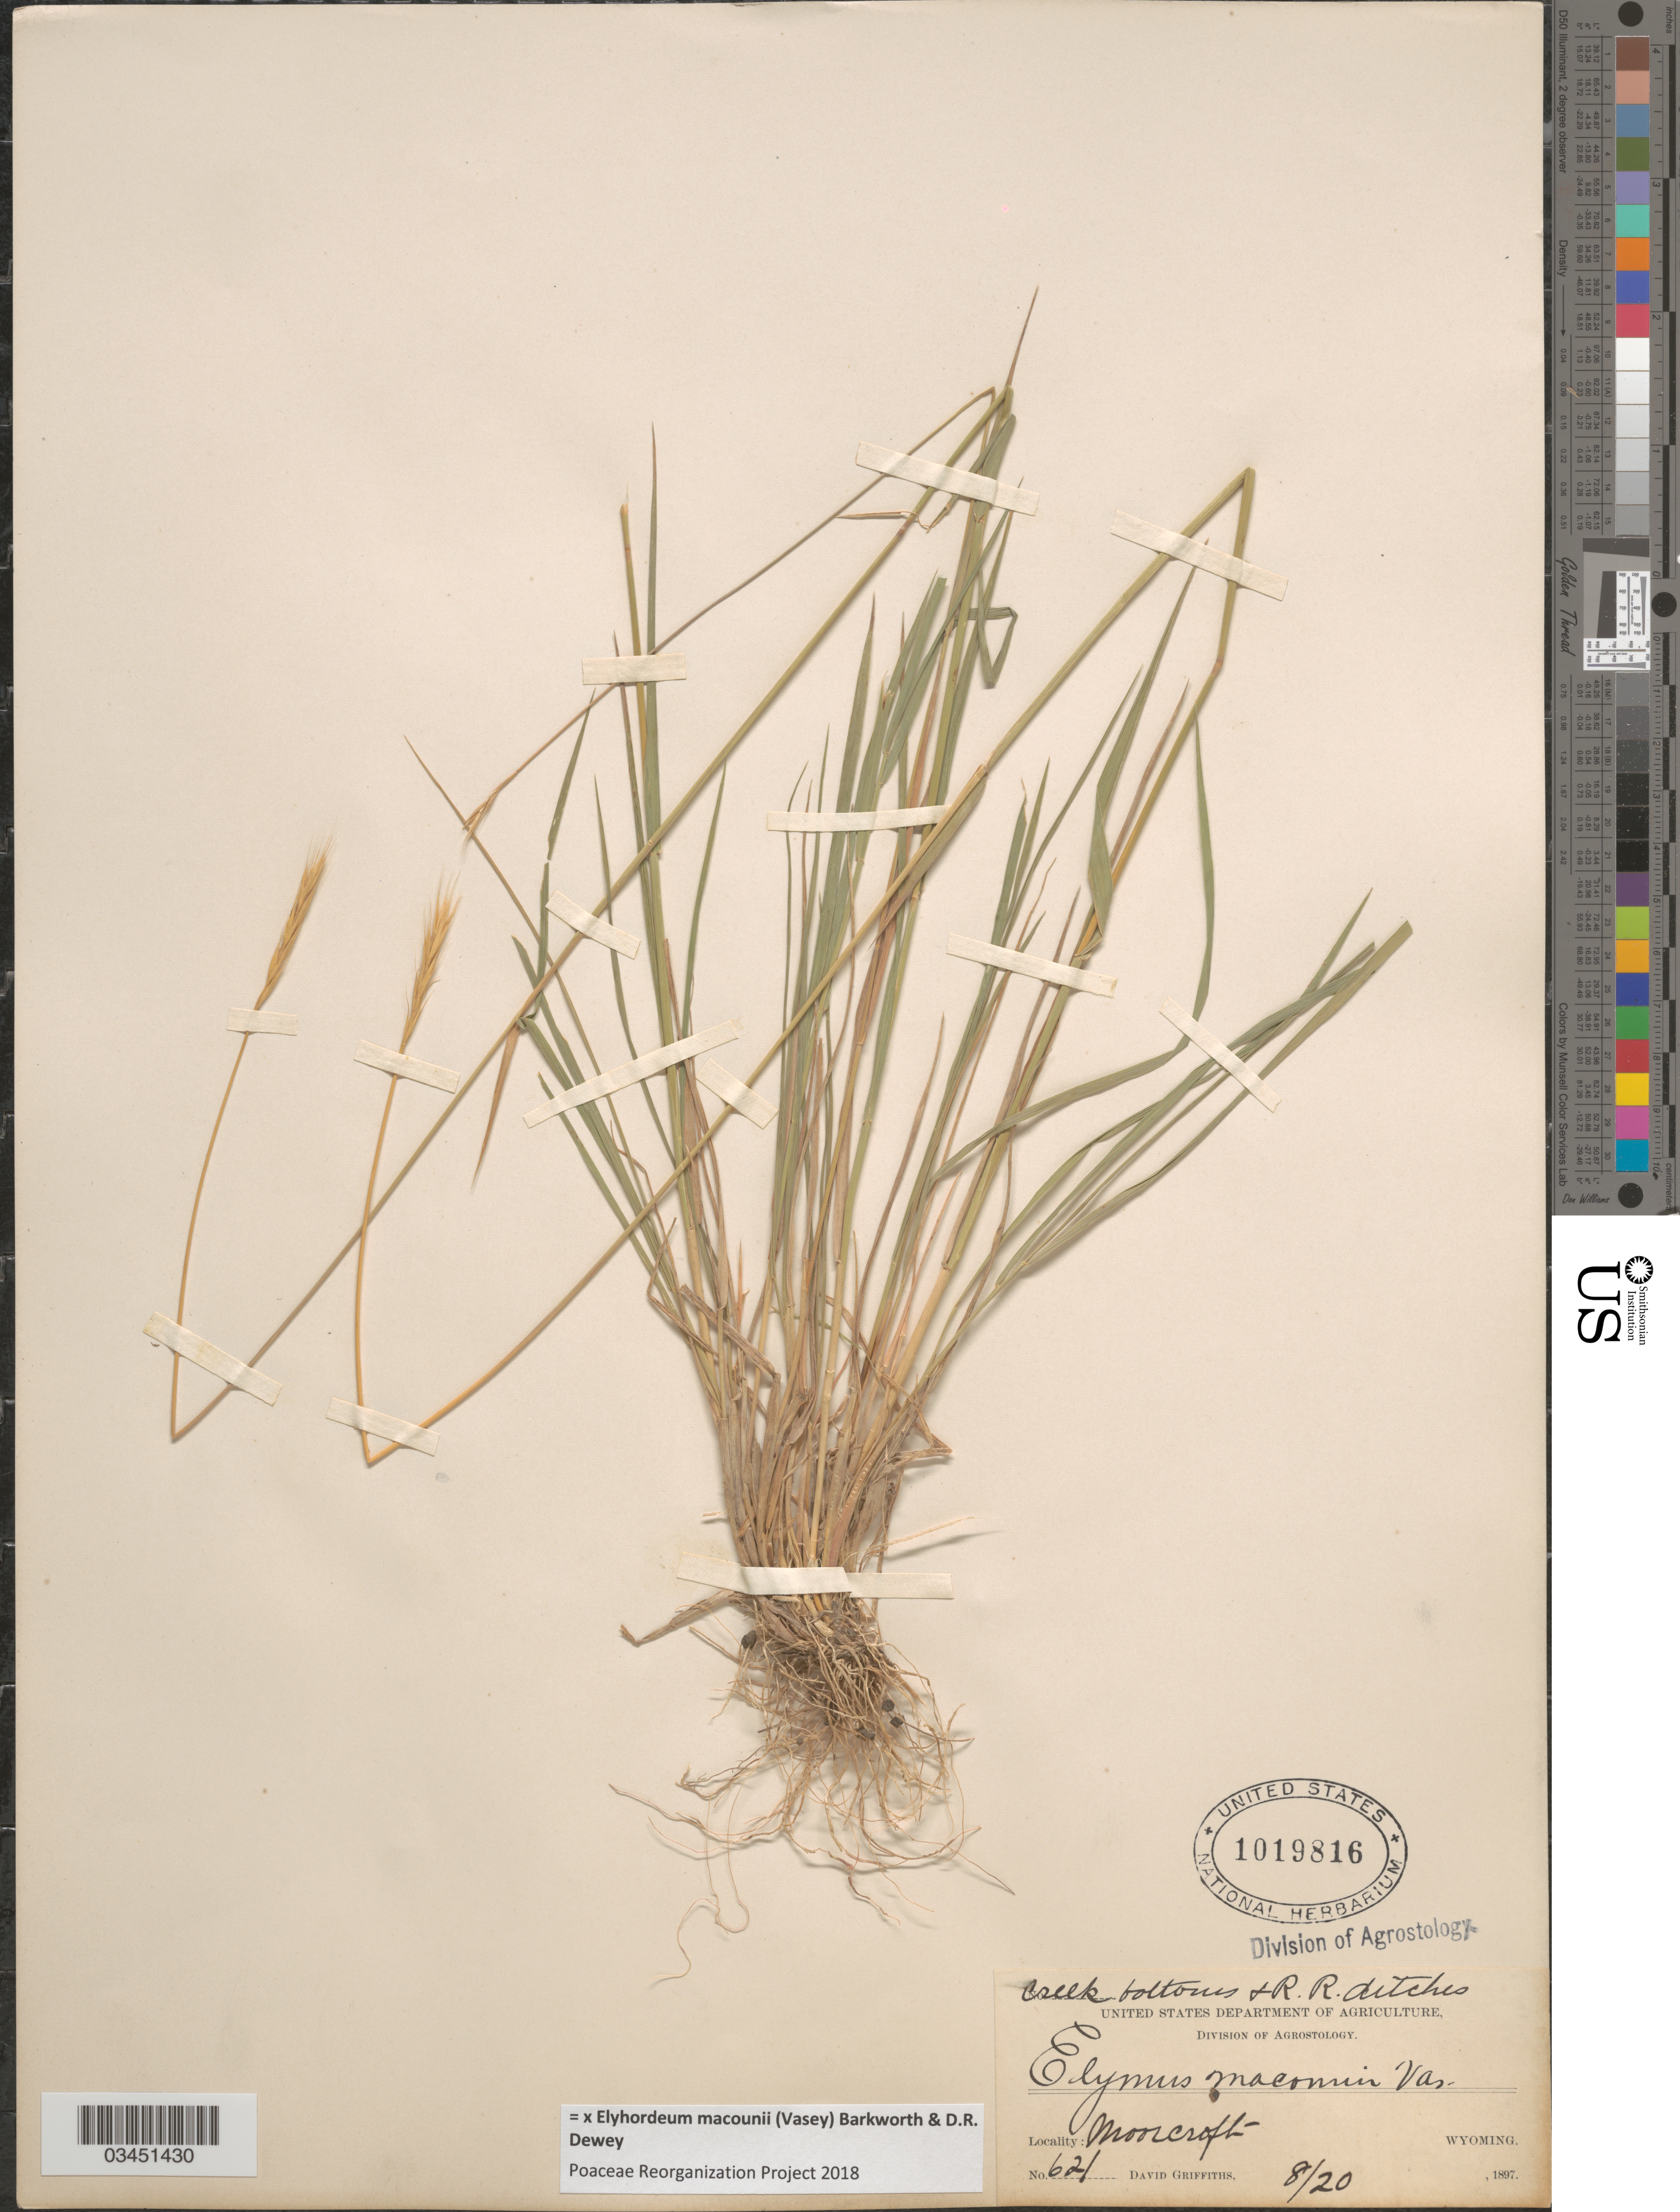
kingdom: Plantae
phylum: Tracheophyta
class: Liliopsida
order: Poales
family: Poaceae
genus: Elyhordeum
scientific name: x Elyhordeum macounii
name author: (Vasey) Barkworth & Dewey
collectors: D. Griffiths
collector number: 621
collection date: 1897-08-20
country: United States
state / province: Wyoming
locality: Moorcraft. Creek bottoms + R.R. ditches.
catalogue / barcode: US 1019816